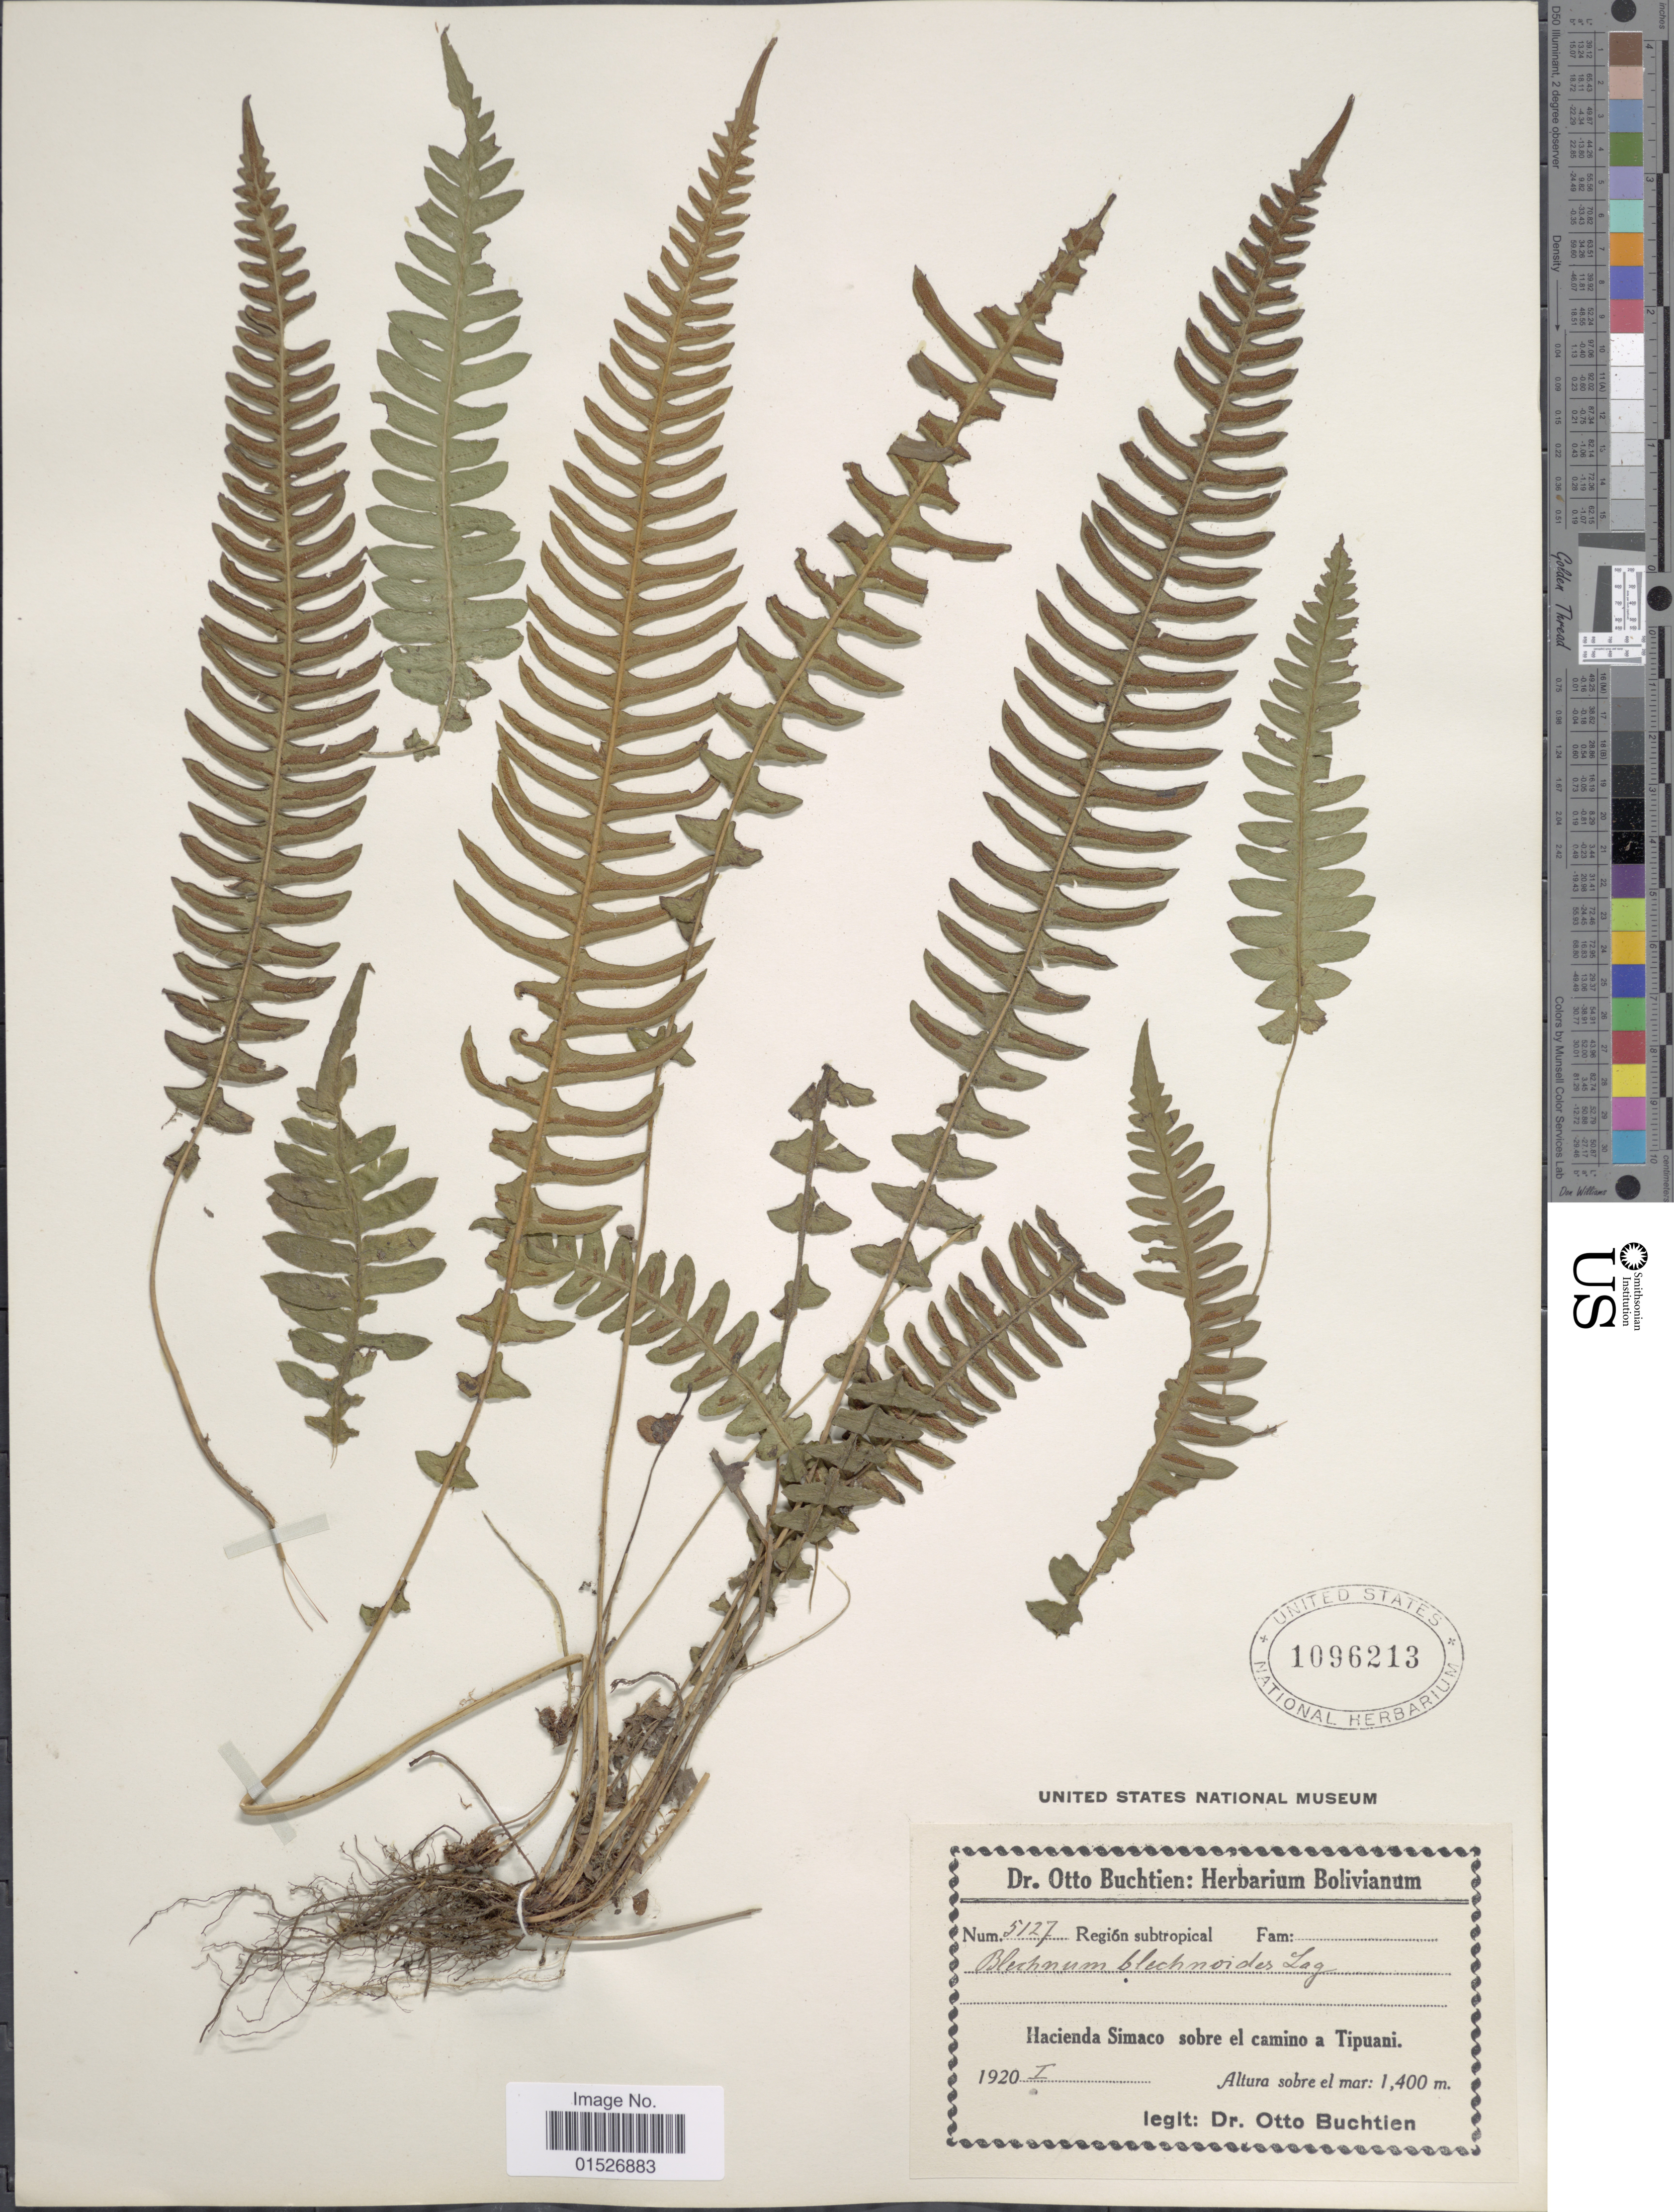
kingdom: Plantae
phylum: Tracheophyta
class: Polypodiopsida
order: Polypodiales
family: Blechnaceae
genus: Blechnum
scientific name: Blechnum polypodioides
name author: Raddi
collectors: O. Buchtien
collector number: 5127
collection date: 1920-01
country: Bolivia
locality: Region subtropical. Hacienda Simaco sobre el camino a Tipuani.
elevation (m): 1400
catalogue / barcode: US 1096213